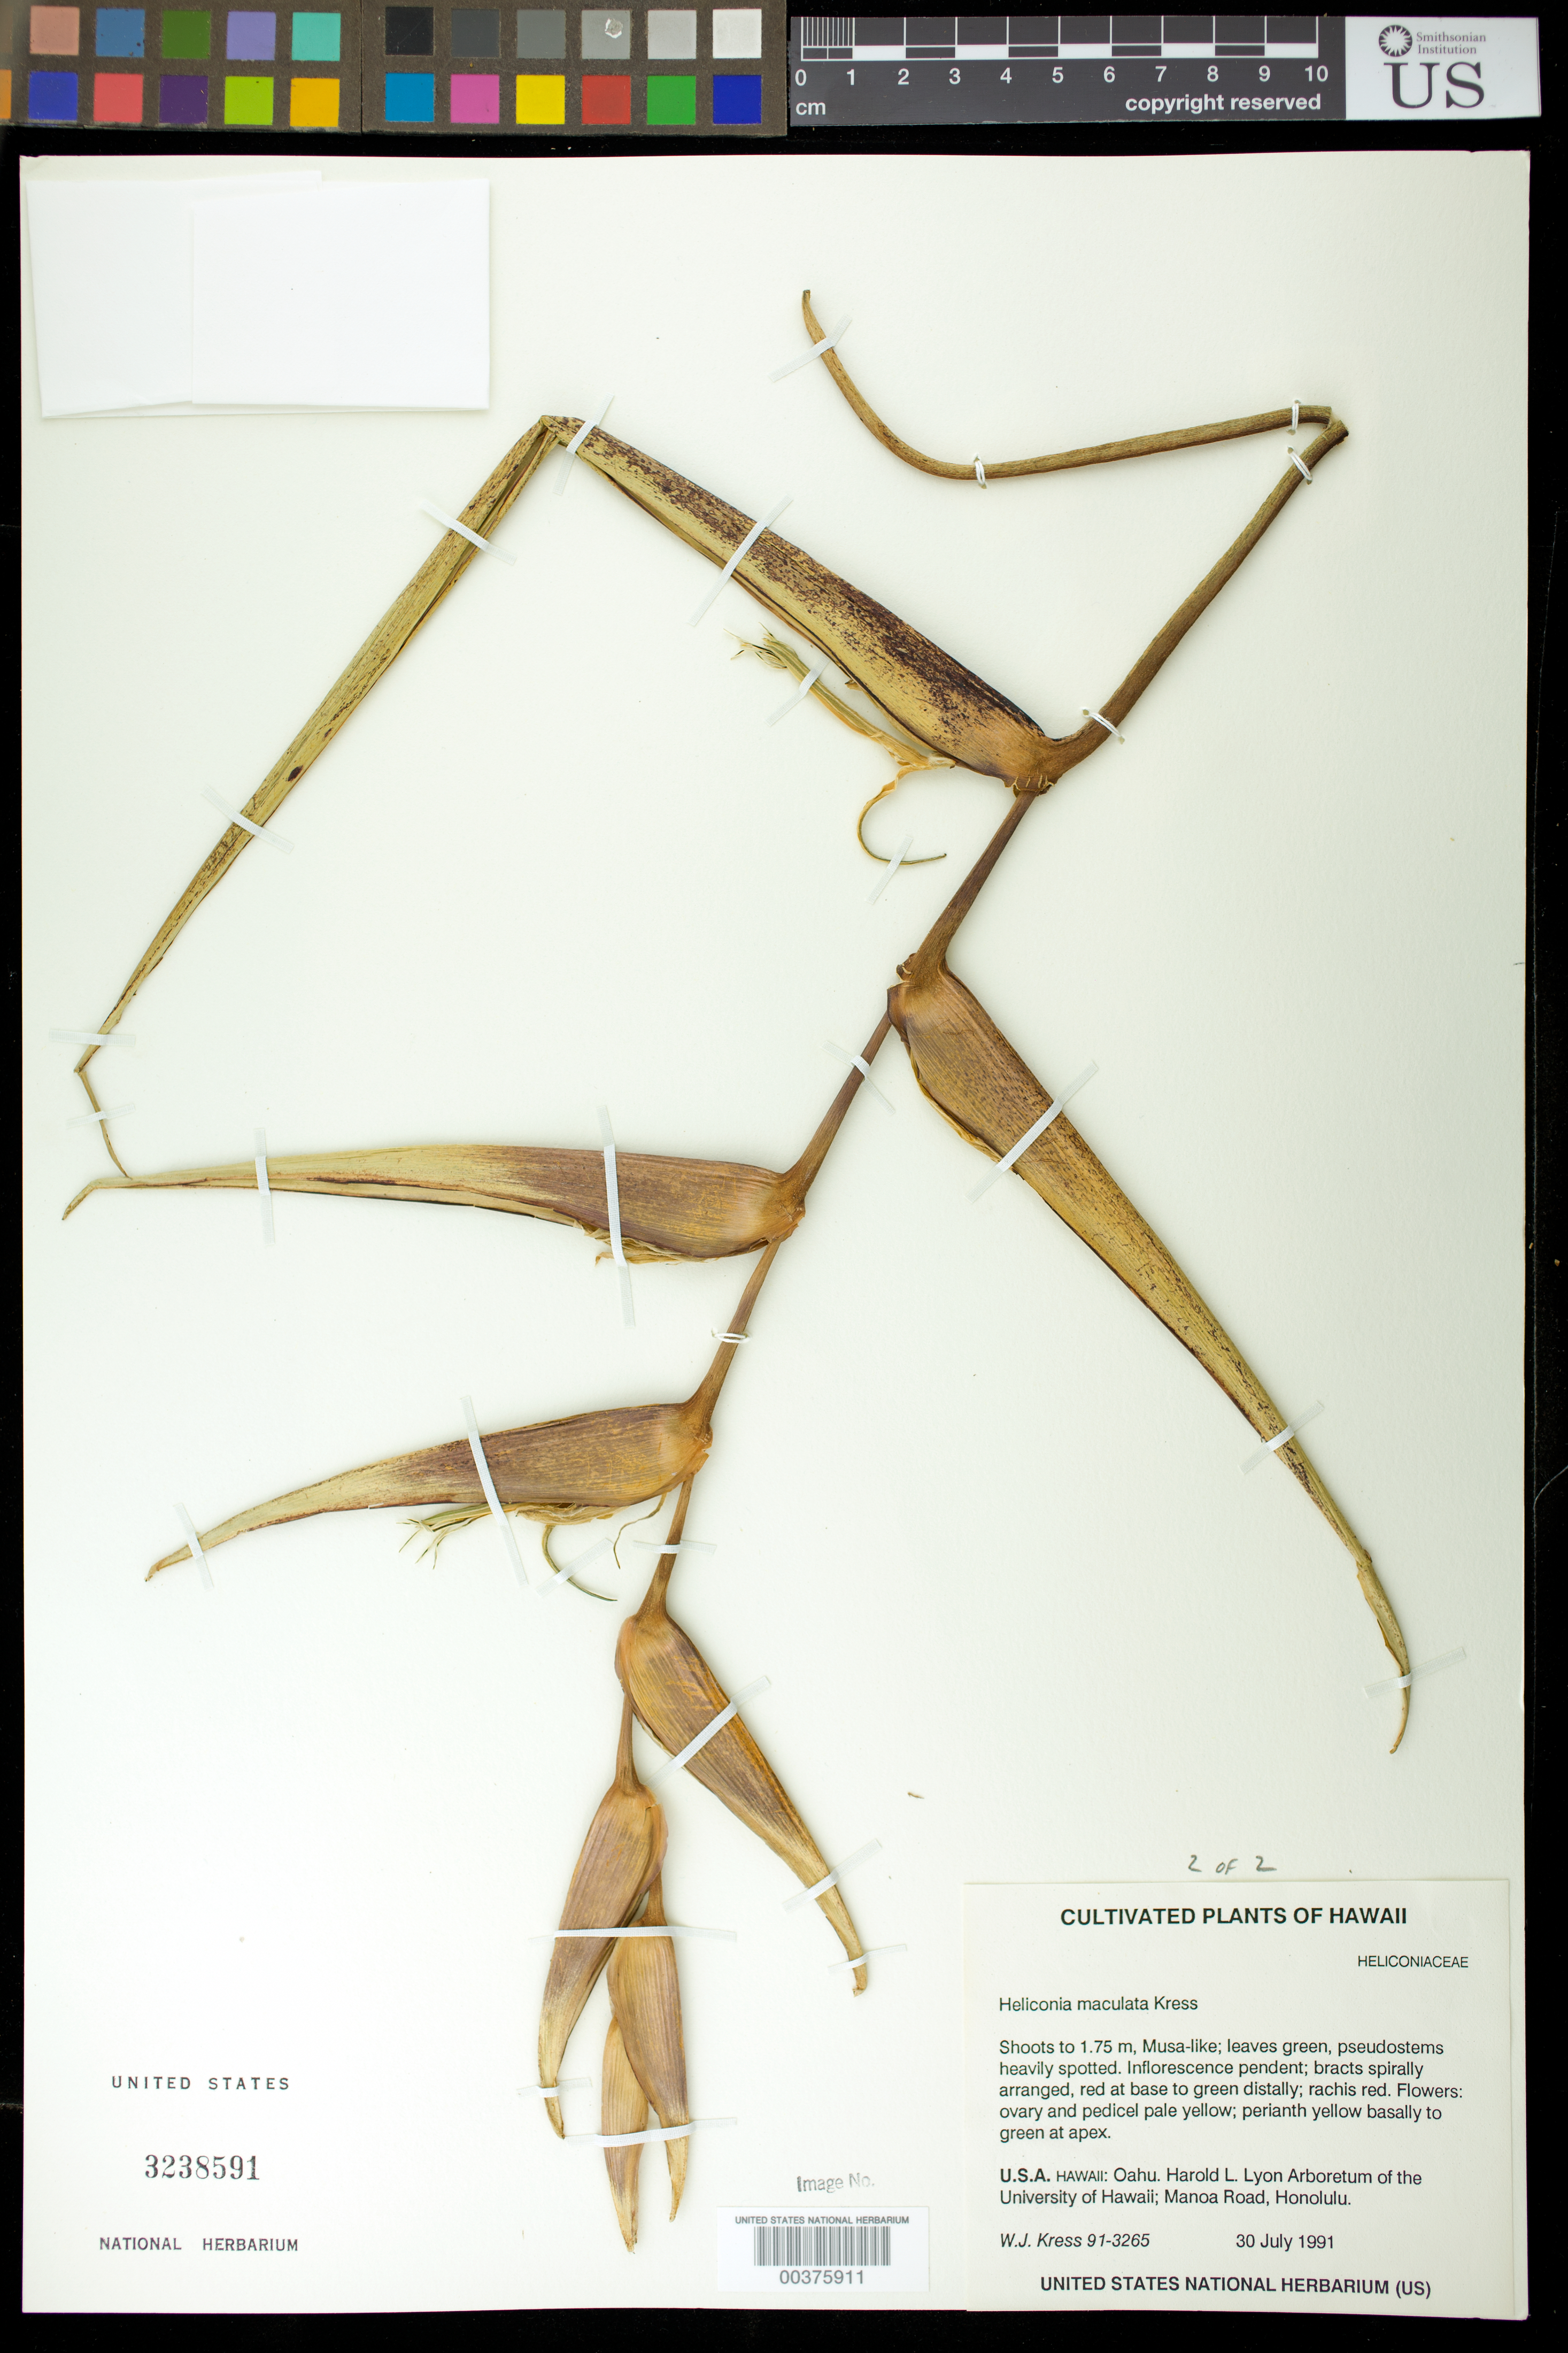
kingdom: Plantae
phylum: Tracheophyta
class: Liliopsida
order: Zingiberales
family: Heliconiaceae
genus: Heliconia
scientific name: Heliconia maculata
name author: W.J. Kress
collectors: F. R. Fosberg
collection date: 1946-08-19/1946-08-21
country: Micronesia, Federated States of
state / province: Kosrae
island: Lelu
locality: Lela (Lele) Harbor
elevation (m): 1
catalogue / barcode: US 3238591